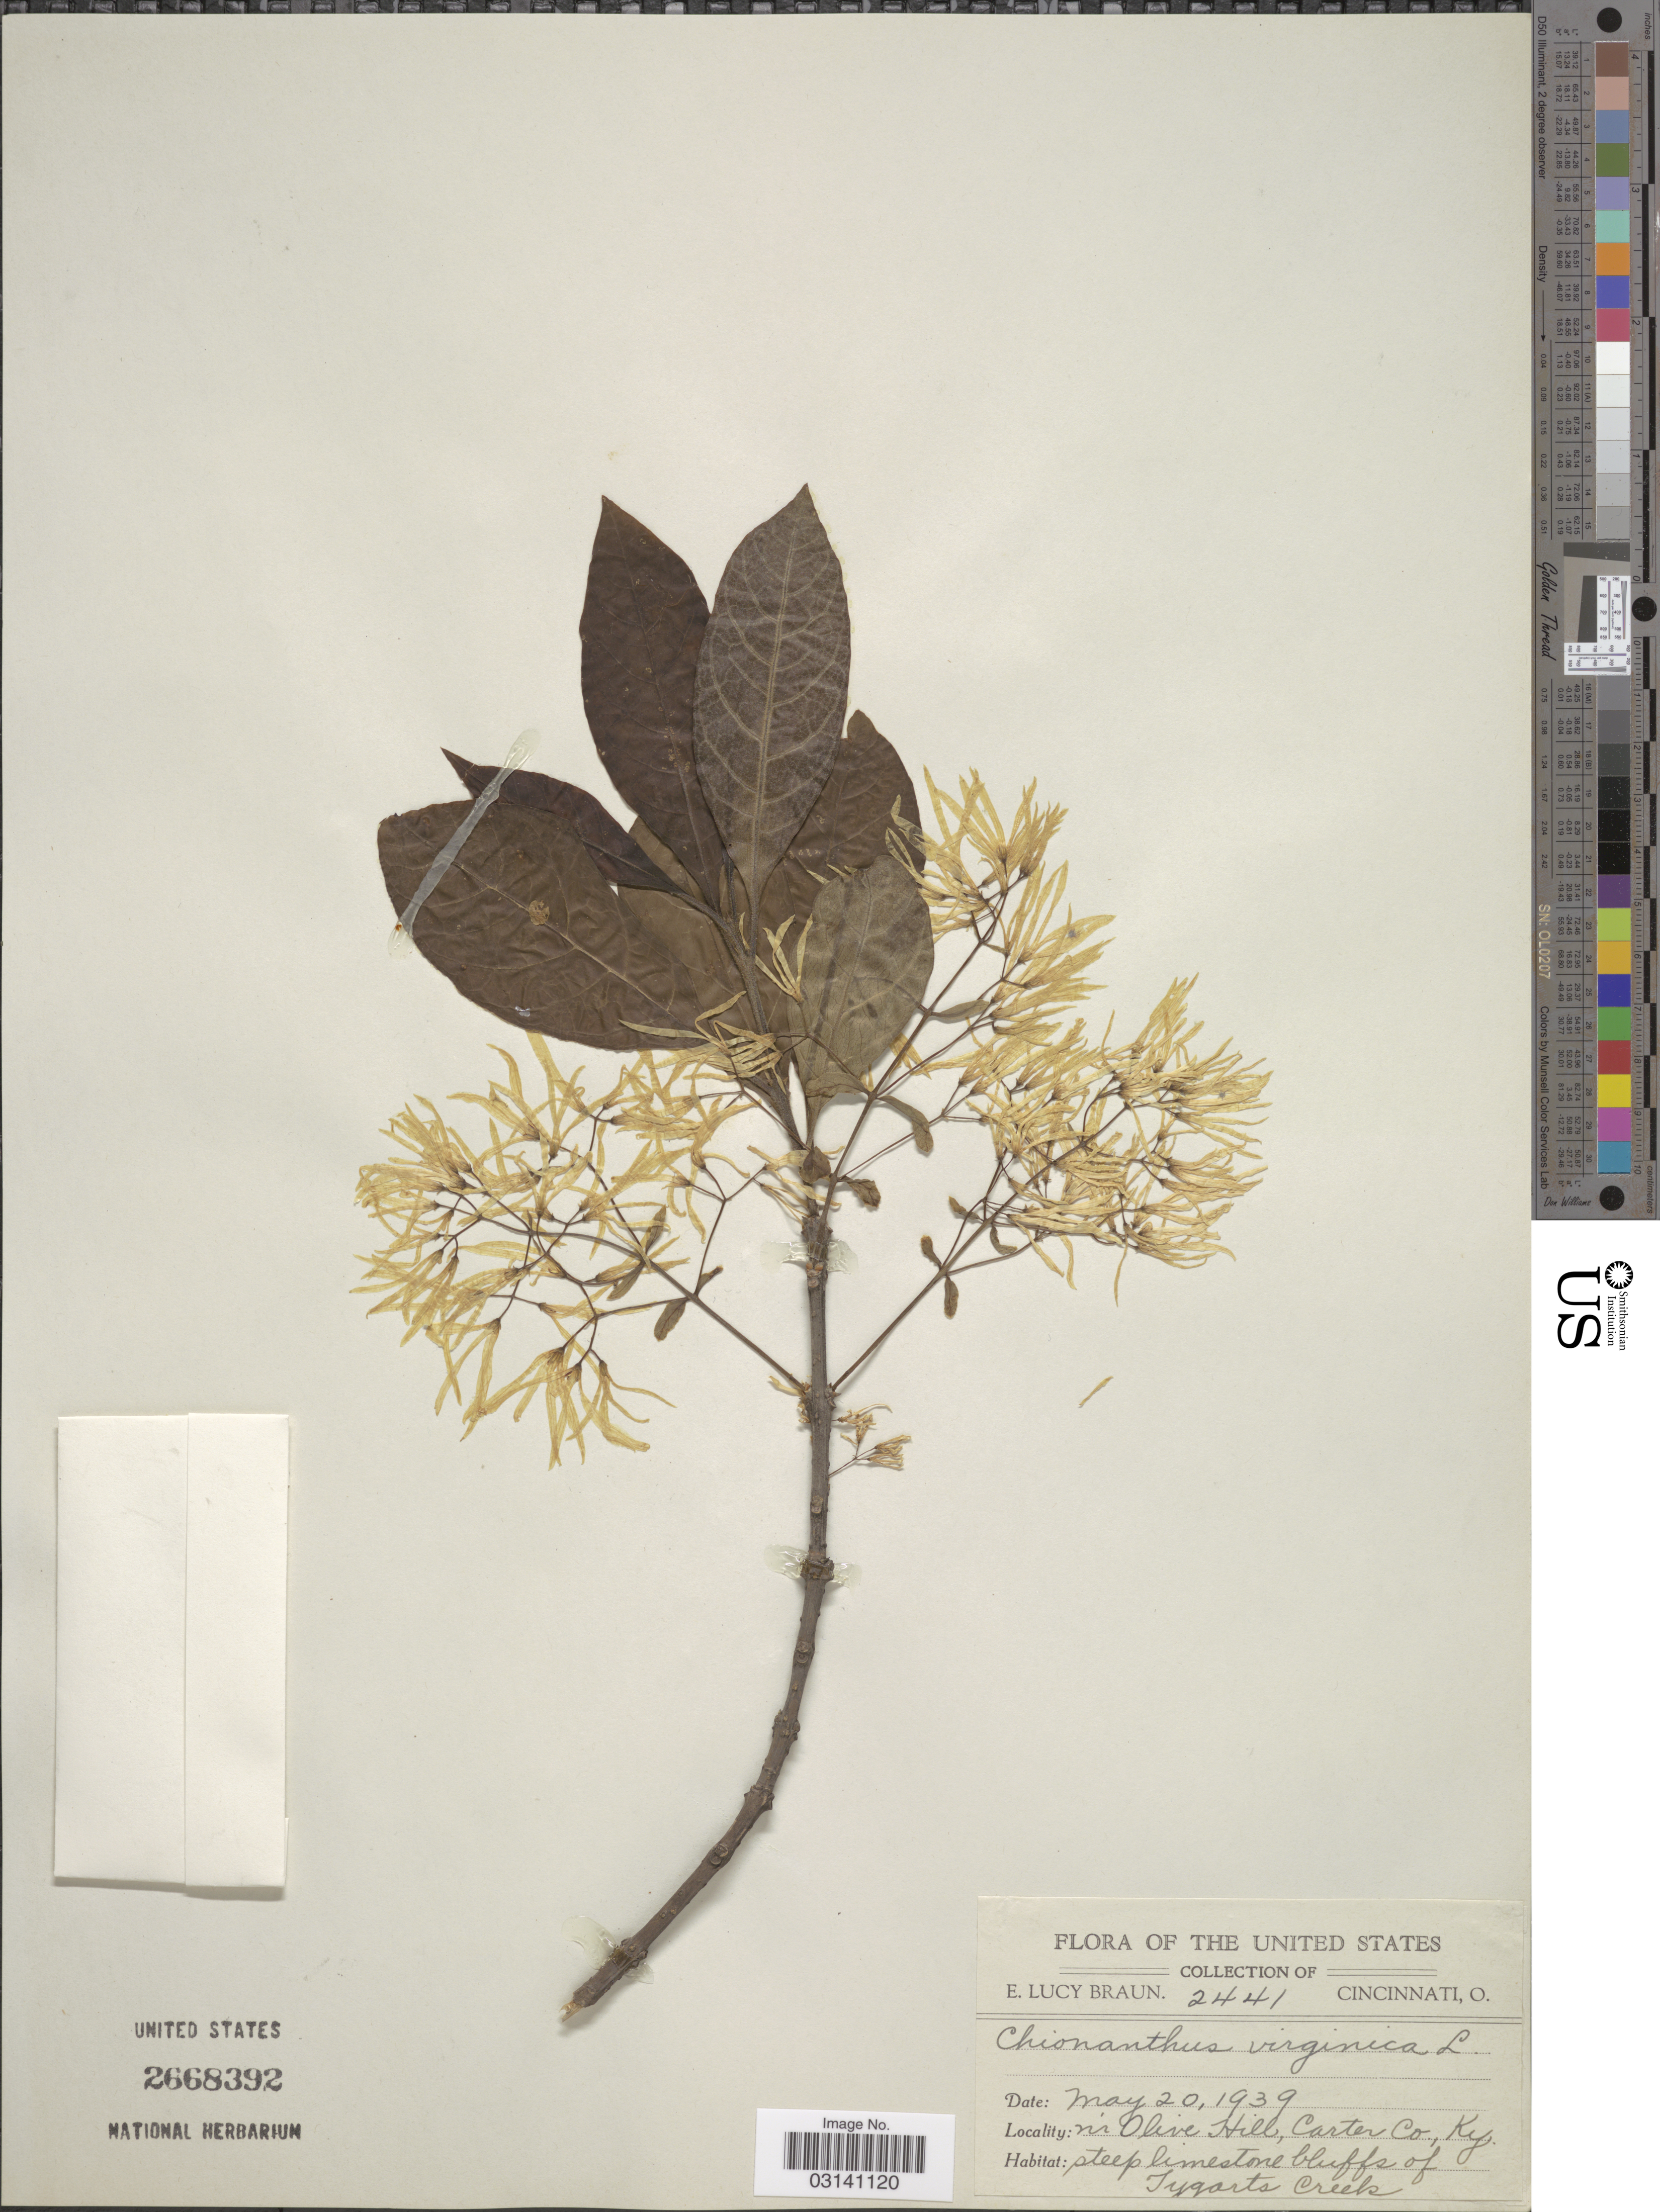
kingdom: Plantae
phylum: Tracheophyta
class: Magnoliopsida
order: Lamiales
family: Oleaceae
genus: Chionanthus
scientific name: Chionanthus virginicus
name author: L.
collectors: E. Braun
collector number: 2441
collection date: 1939-05-20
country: United States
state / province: Kentucky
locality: N'r Olive Hill, Carter Co., Ky. Steep limestone bluffs of Tygarts Creek.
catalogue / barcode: US 2668392